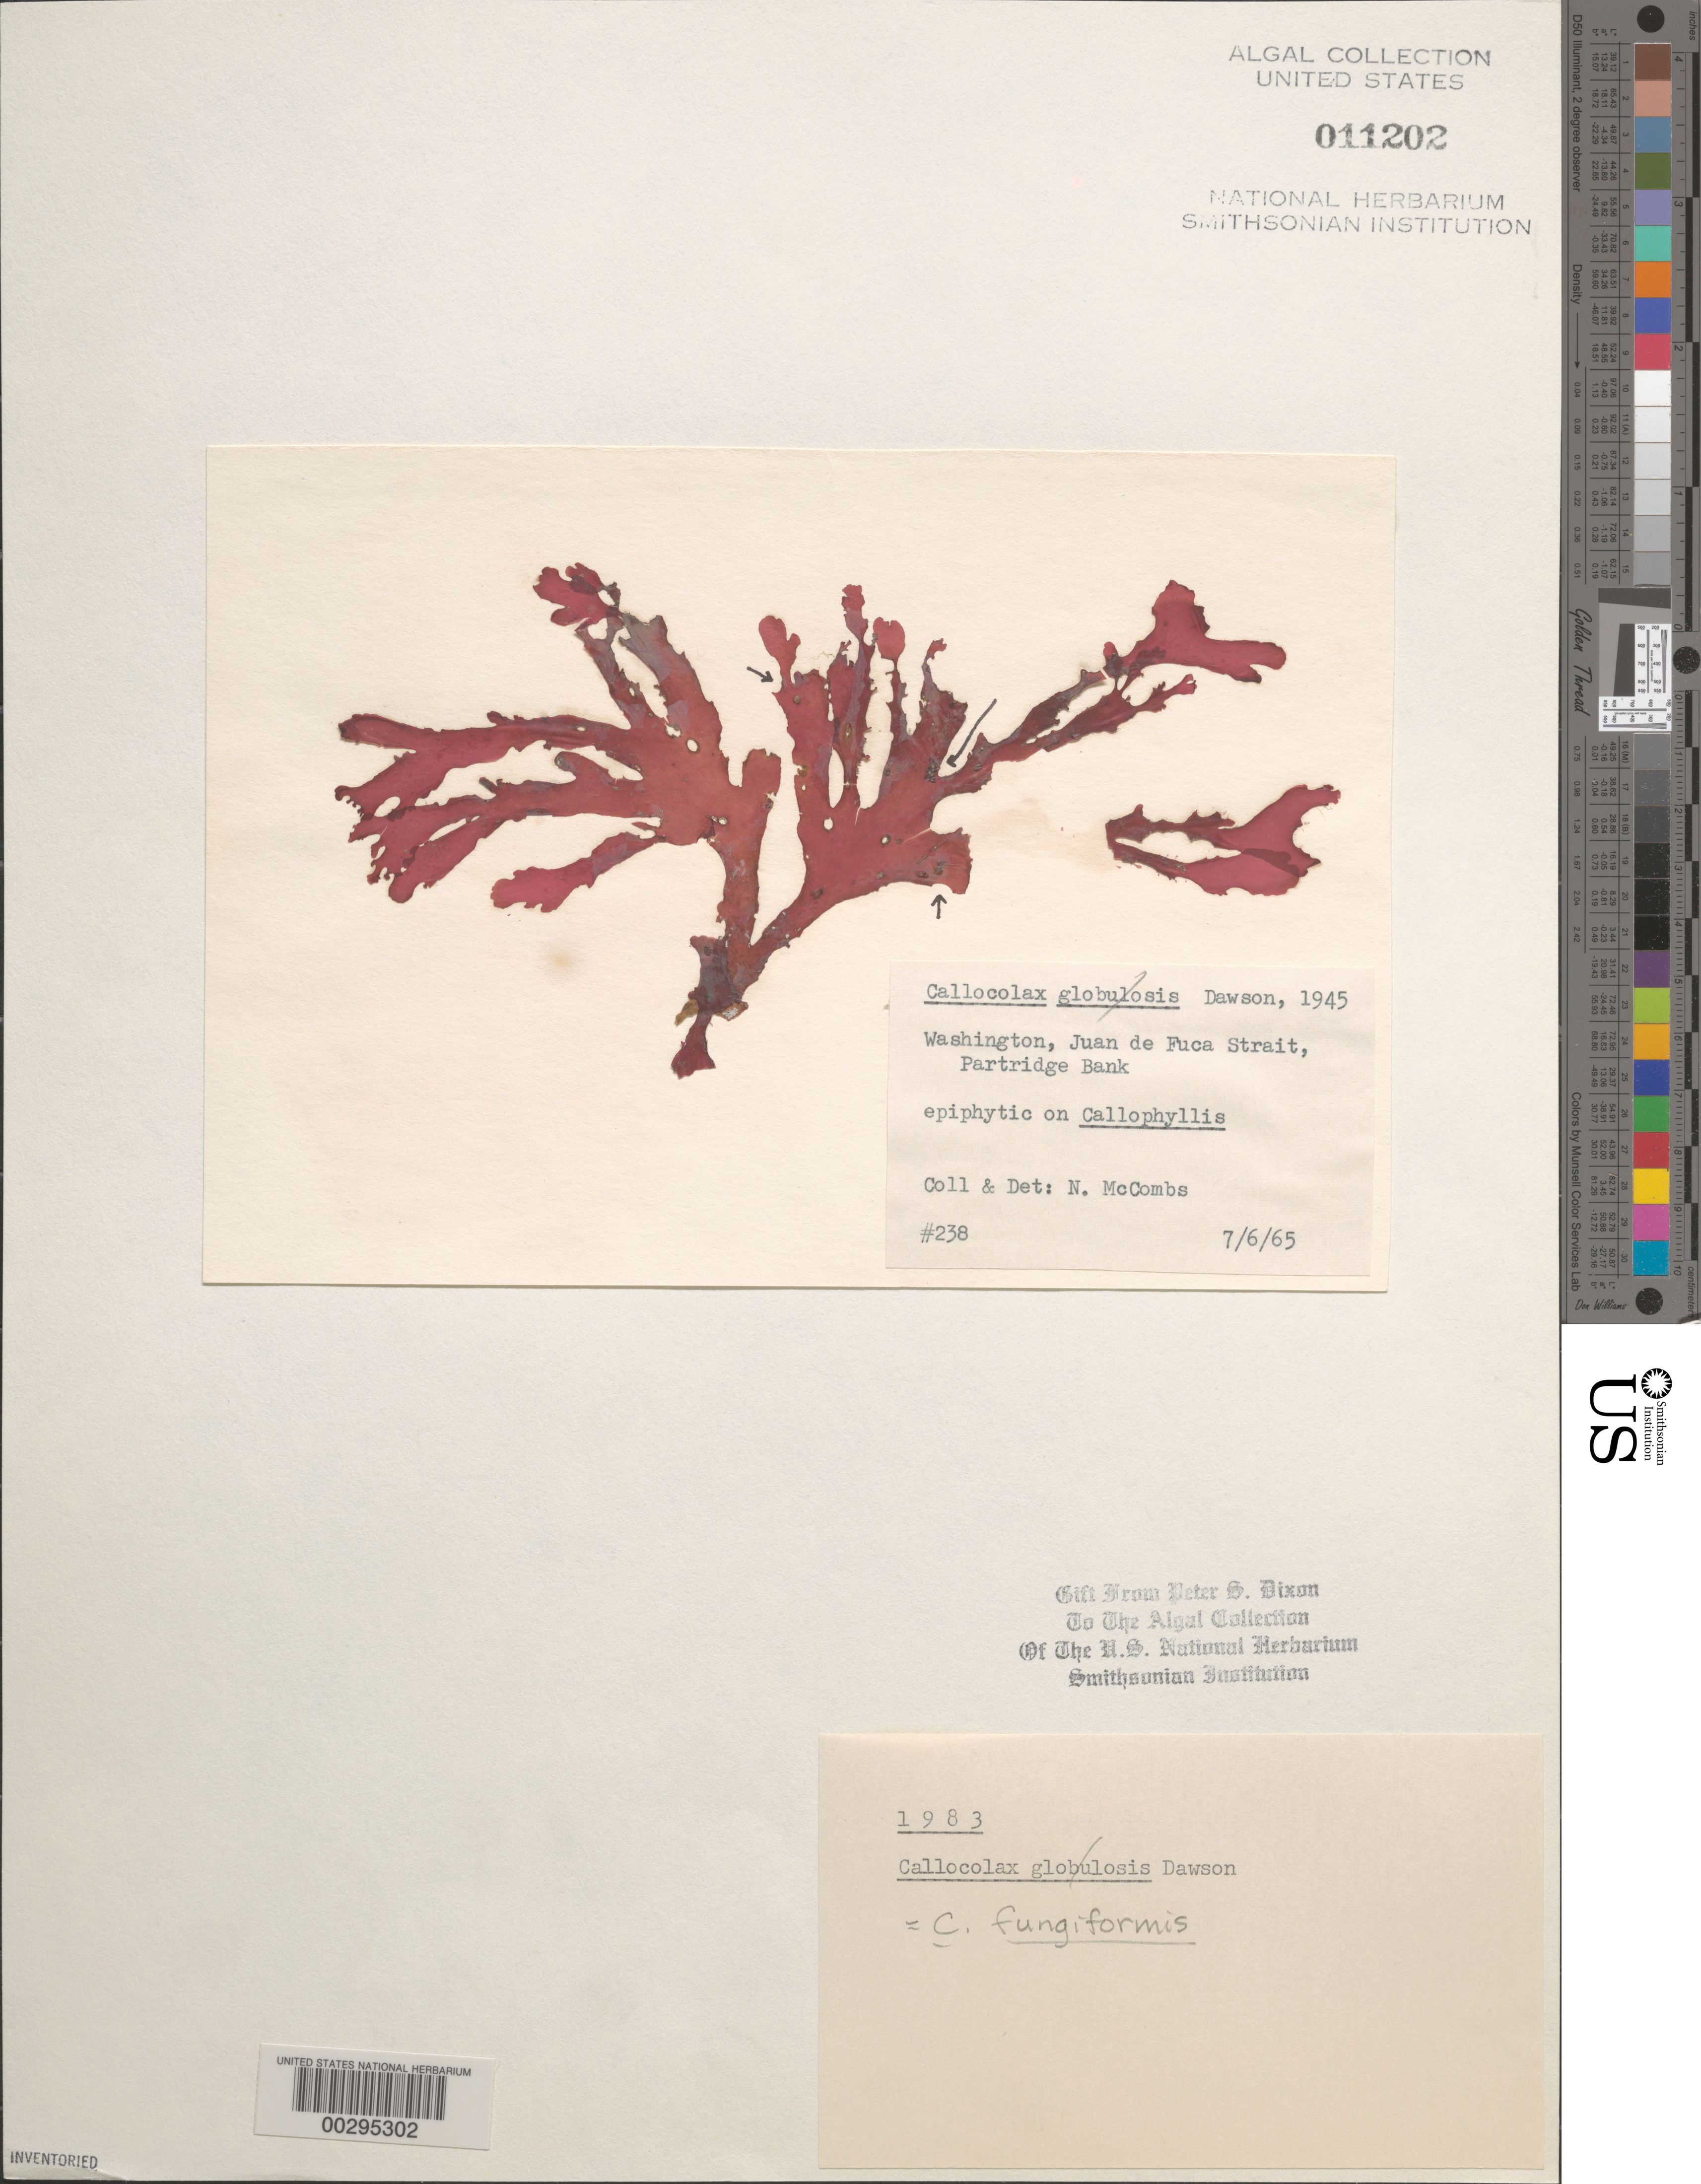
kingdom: Plantae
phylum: Rhodophyta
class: Florideophyceae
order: Gigartinales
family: Kallymeniaceae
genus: Callocolax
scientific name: Callocolax fungiformis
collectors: N. McCombs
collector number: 238 & PSD 1983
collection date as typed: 06 Jul 1965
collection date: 1965-07-06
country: United States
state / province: Washington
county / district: Island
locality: Strait of Juan de Fuca, Partridge Bank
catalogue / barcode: US 11202